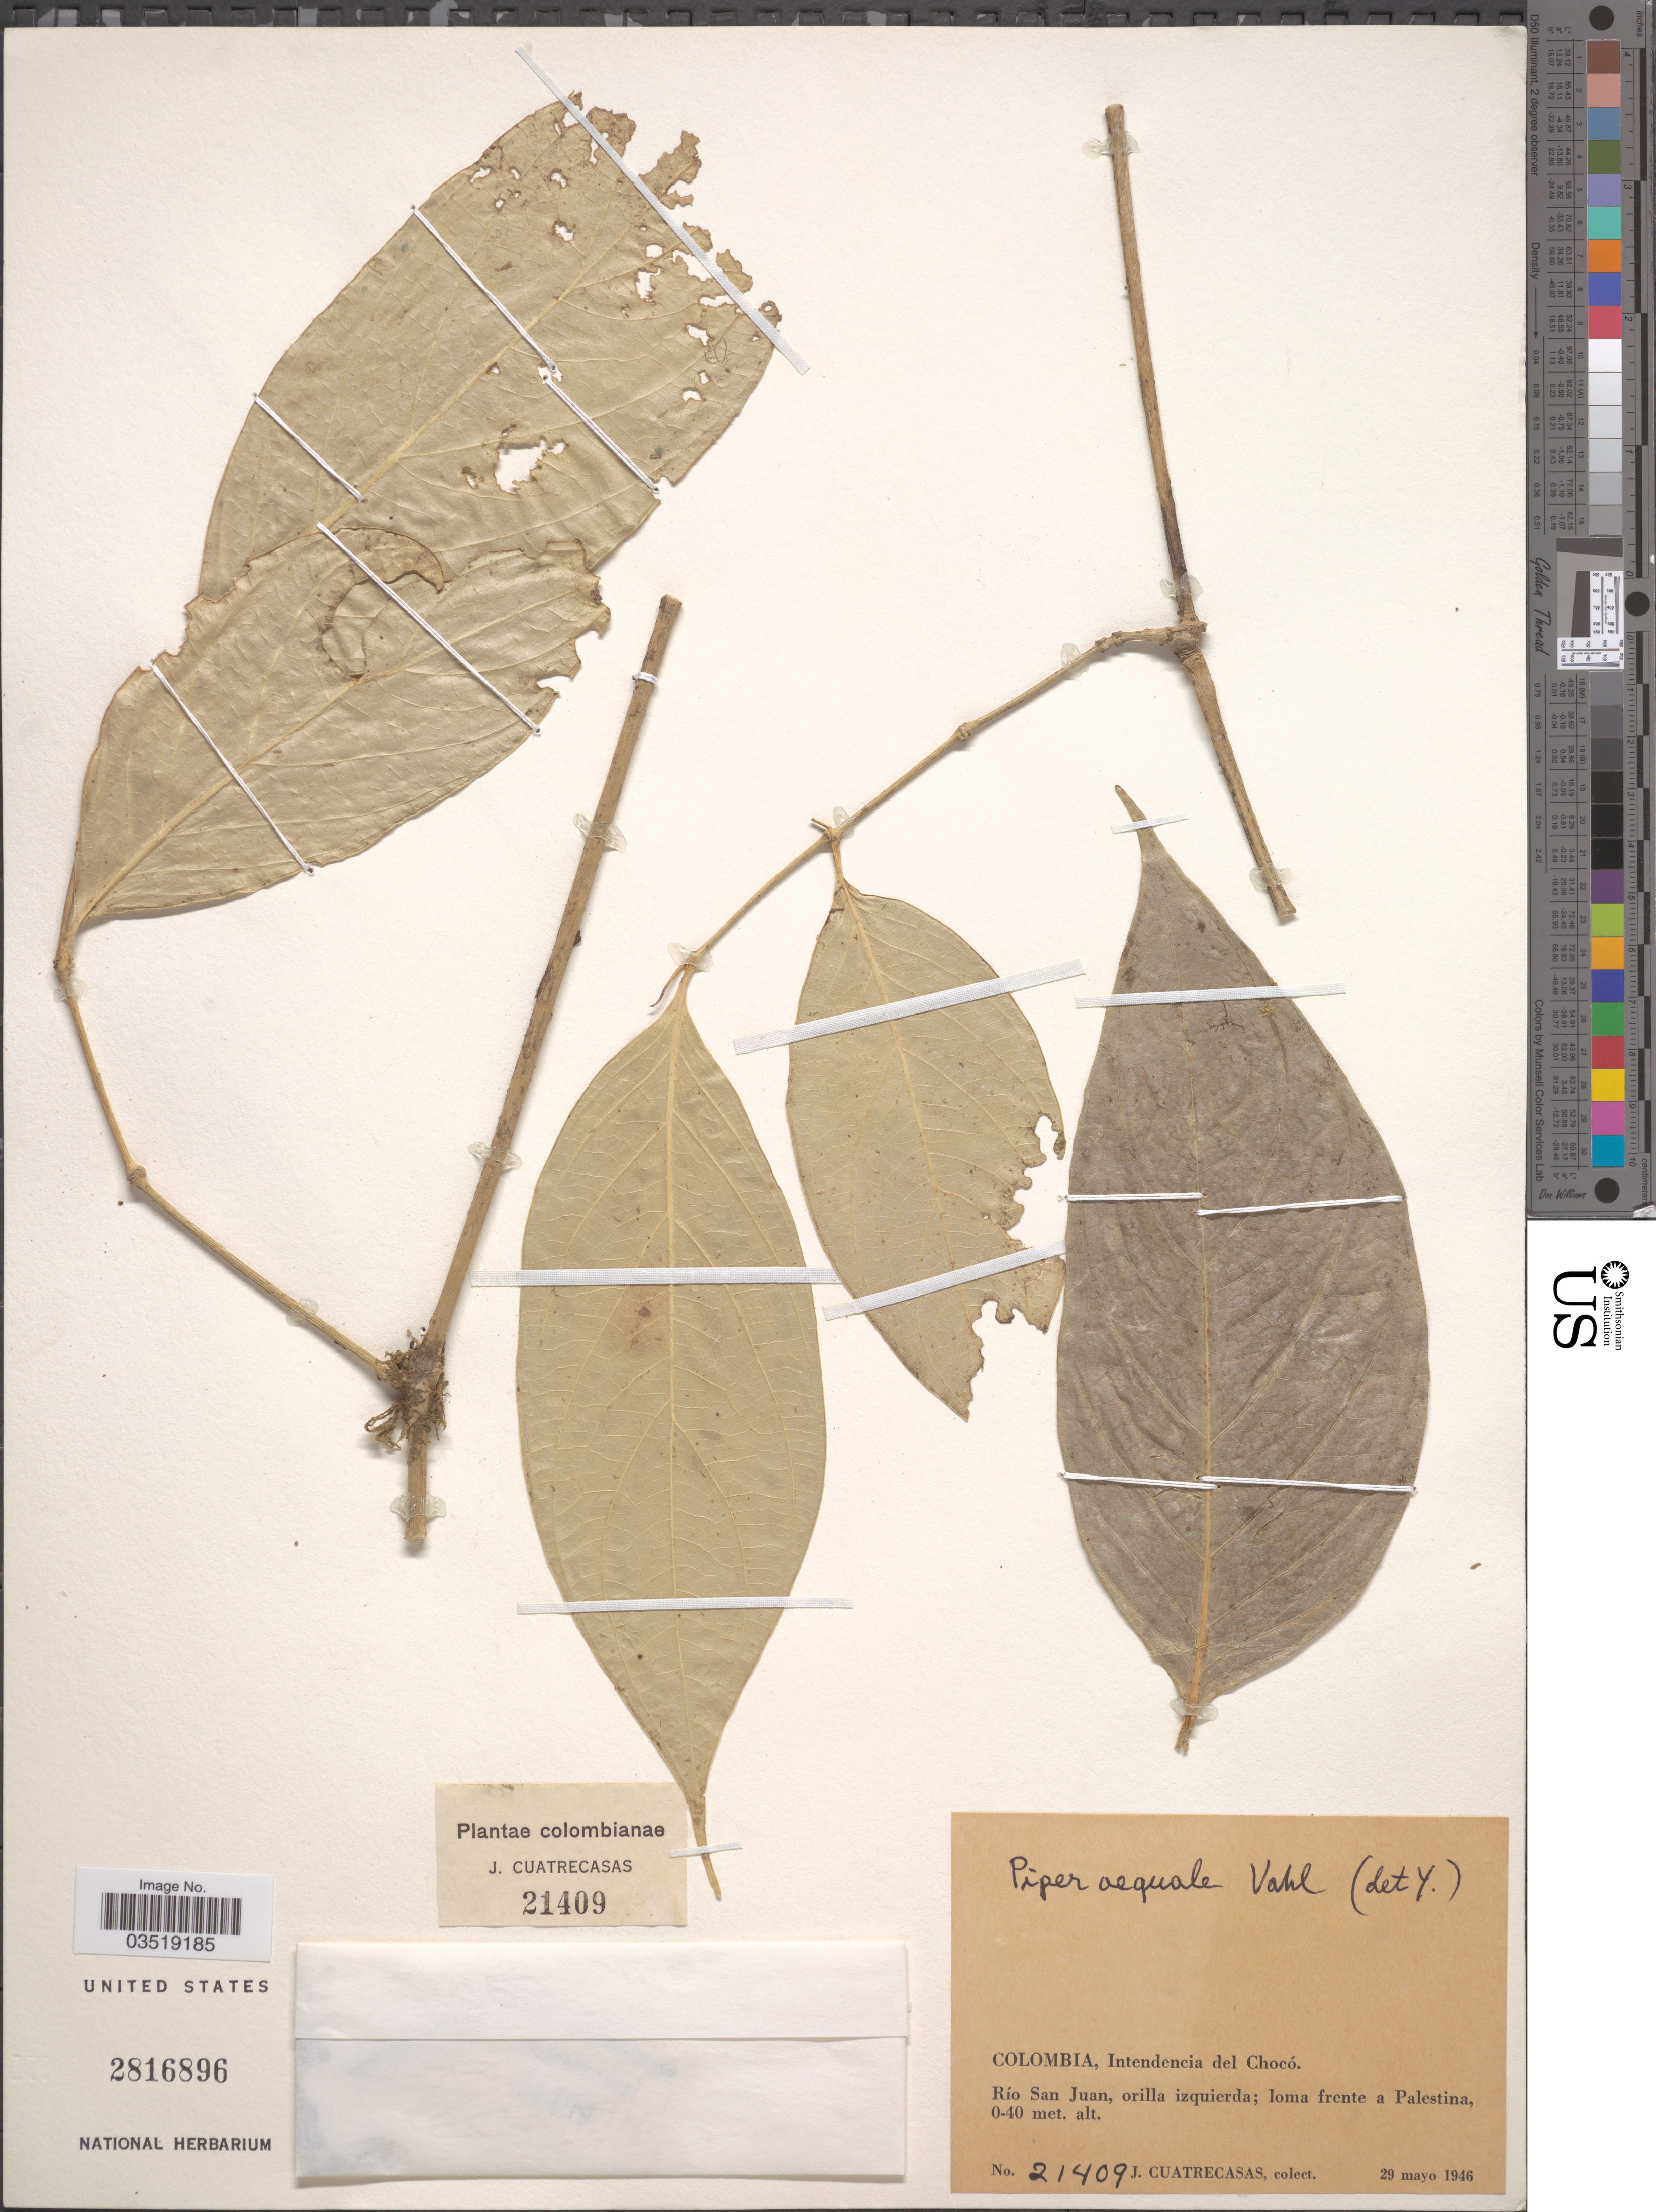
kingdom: Plantae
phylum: Tracheophyta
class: Magnoliopsida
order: Piperales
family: Piperaceae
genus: Piper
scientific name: Piper aequale var. aequale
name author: Vahl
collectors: J. Cuatrecasas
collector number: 21409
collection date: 1946-05-29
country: Colombia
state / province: Chocó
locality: Intendencia del Chocó. Río San Juan, orilla izquierda; Ioma frente a Palestina.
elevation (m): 0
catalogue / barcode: US 2816896